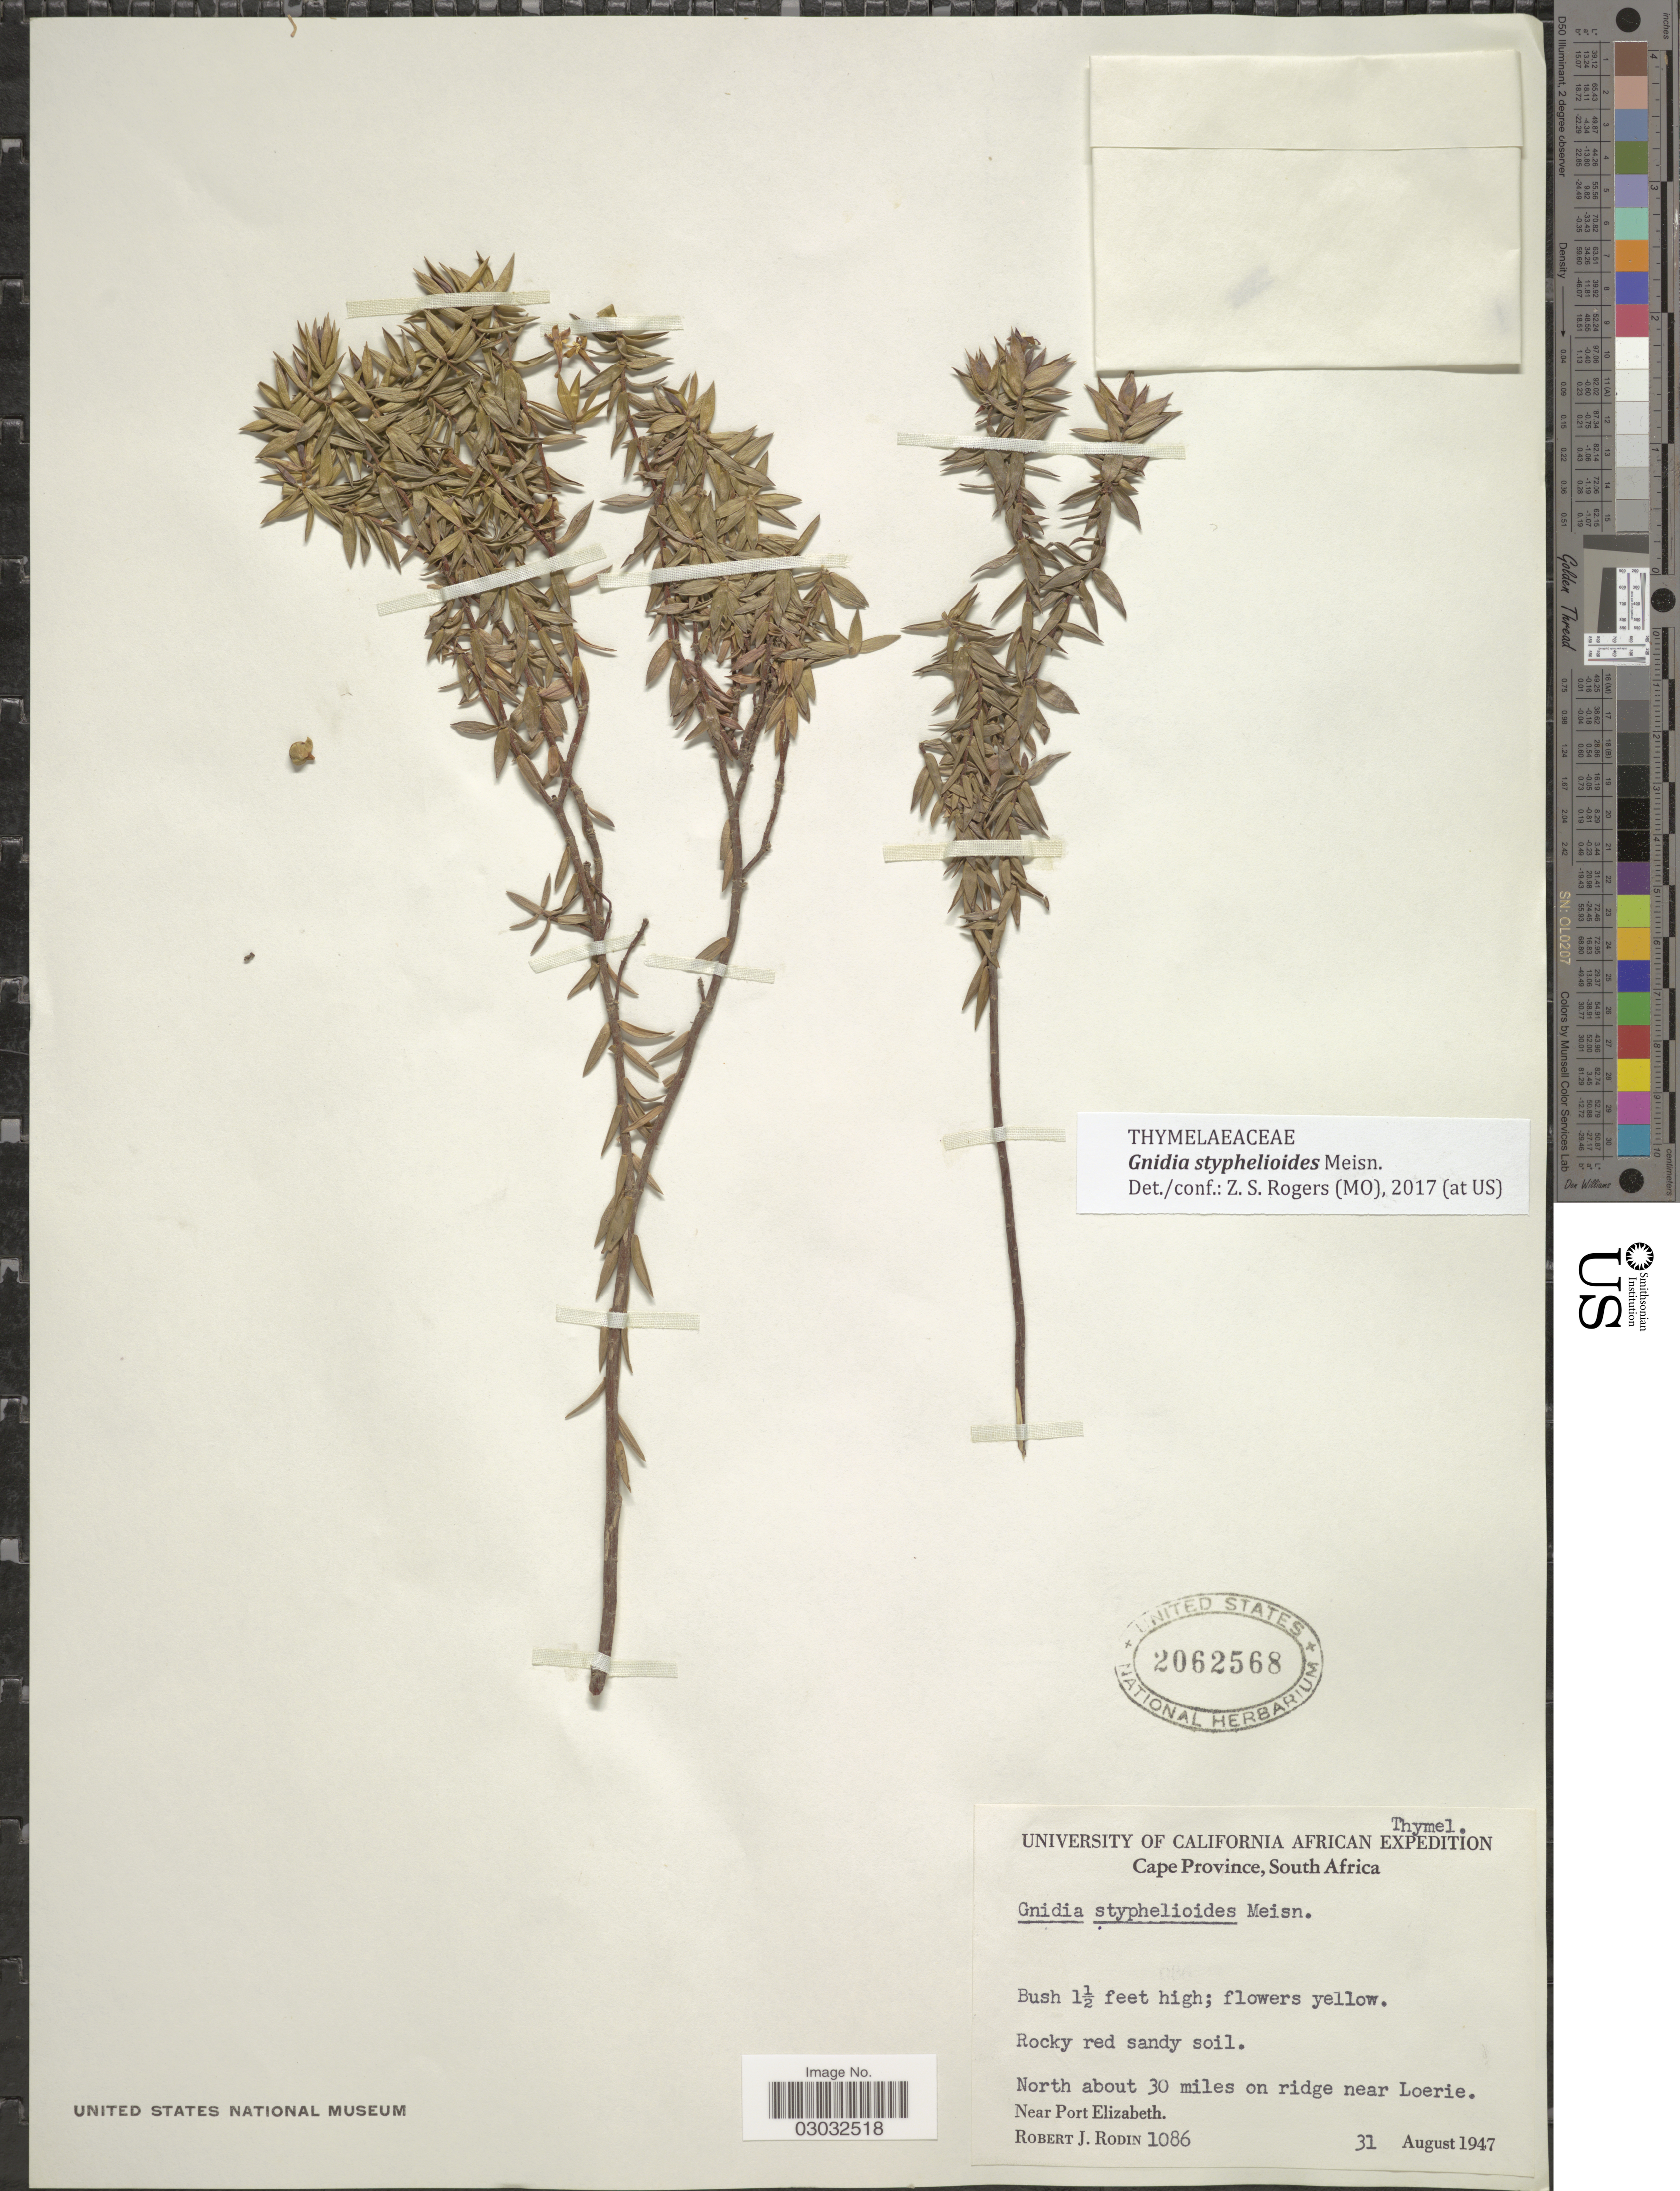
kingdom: Plantae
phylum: Tracheophyta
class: Magnoliopsida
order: Malvales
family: Thymelaeaceae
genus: Gnidia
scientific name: Gnidia styphelioides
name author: Meisn.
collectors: R. J. Rodin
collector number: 1086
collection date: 1947-08-31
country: South Africa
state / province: Eastern Cape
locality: North about 30 miles on ridge near Loerie. Near Port Elizabeth.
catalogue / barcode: US 2062568